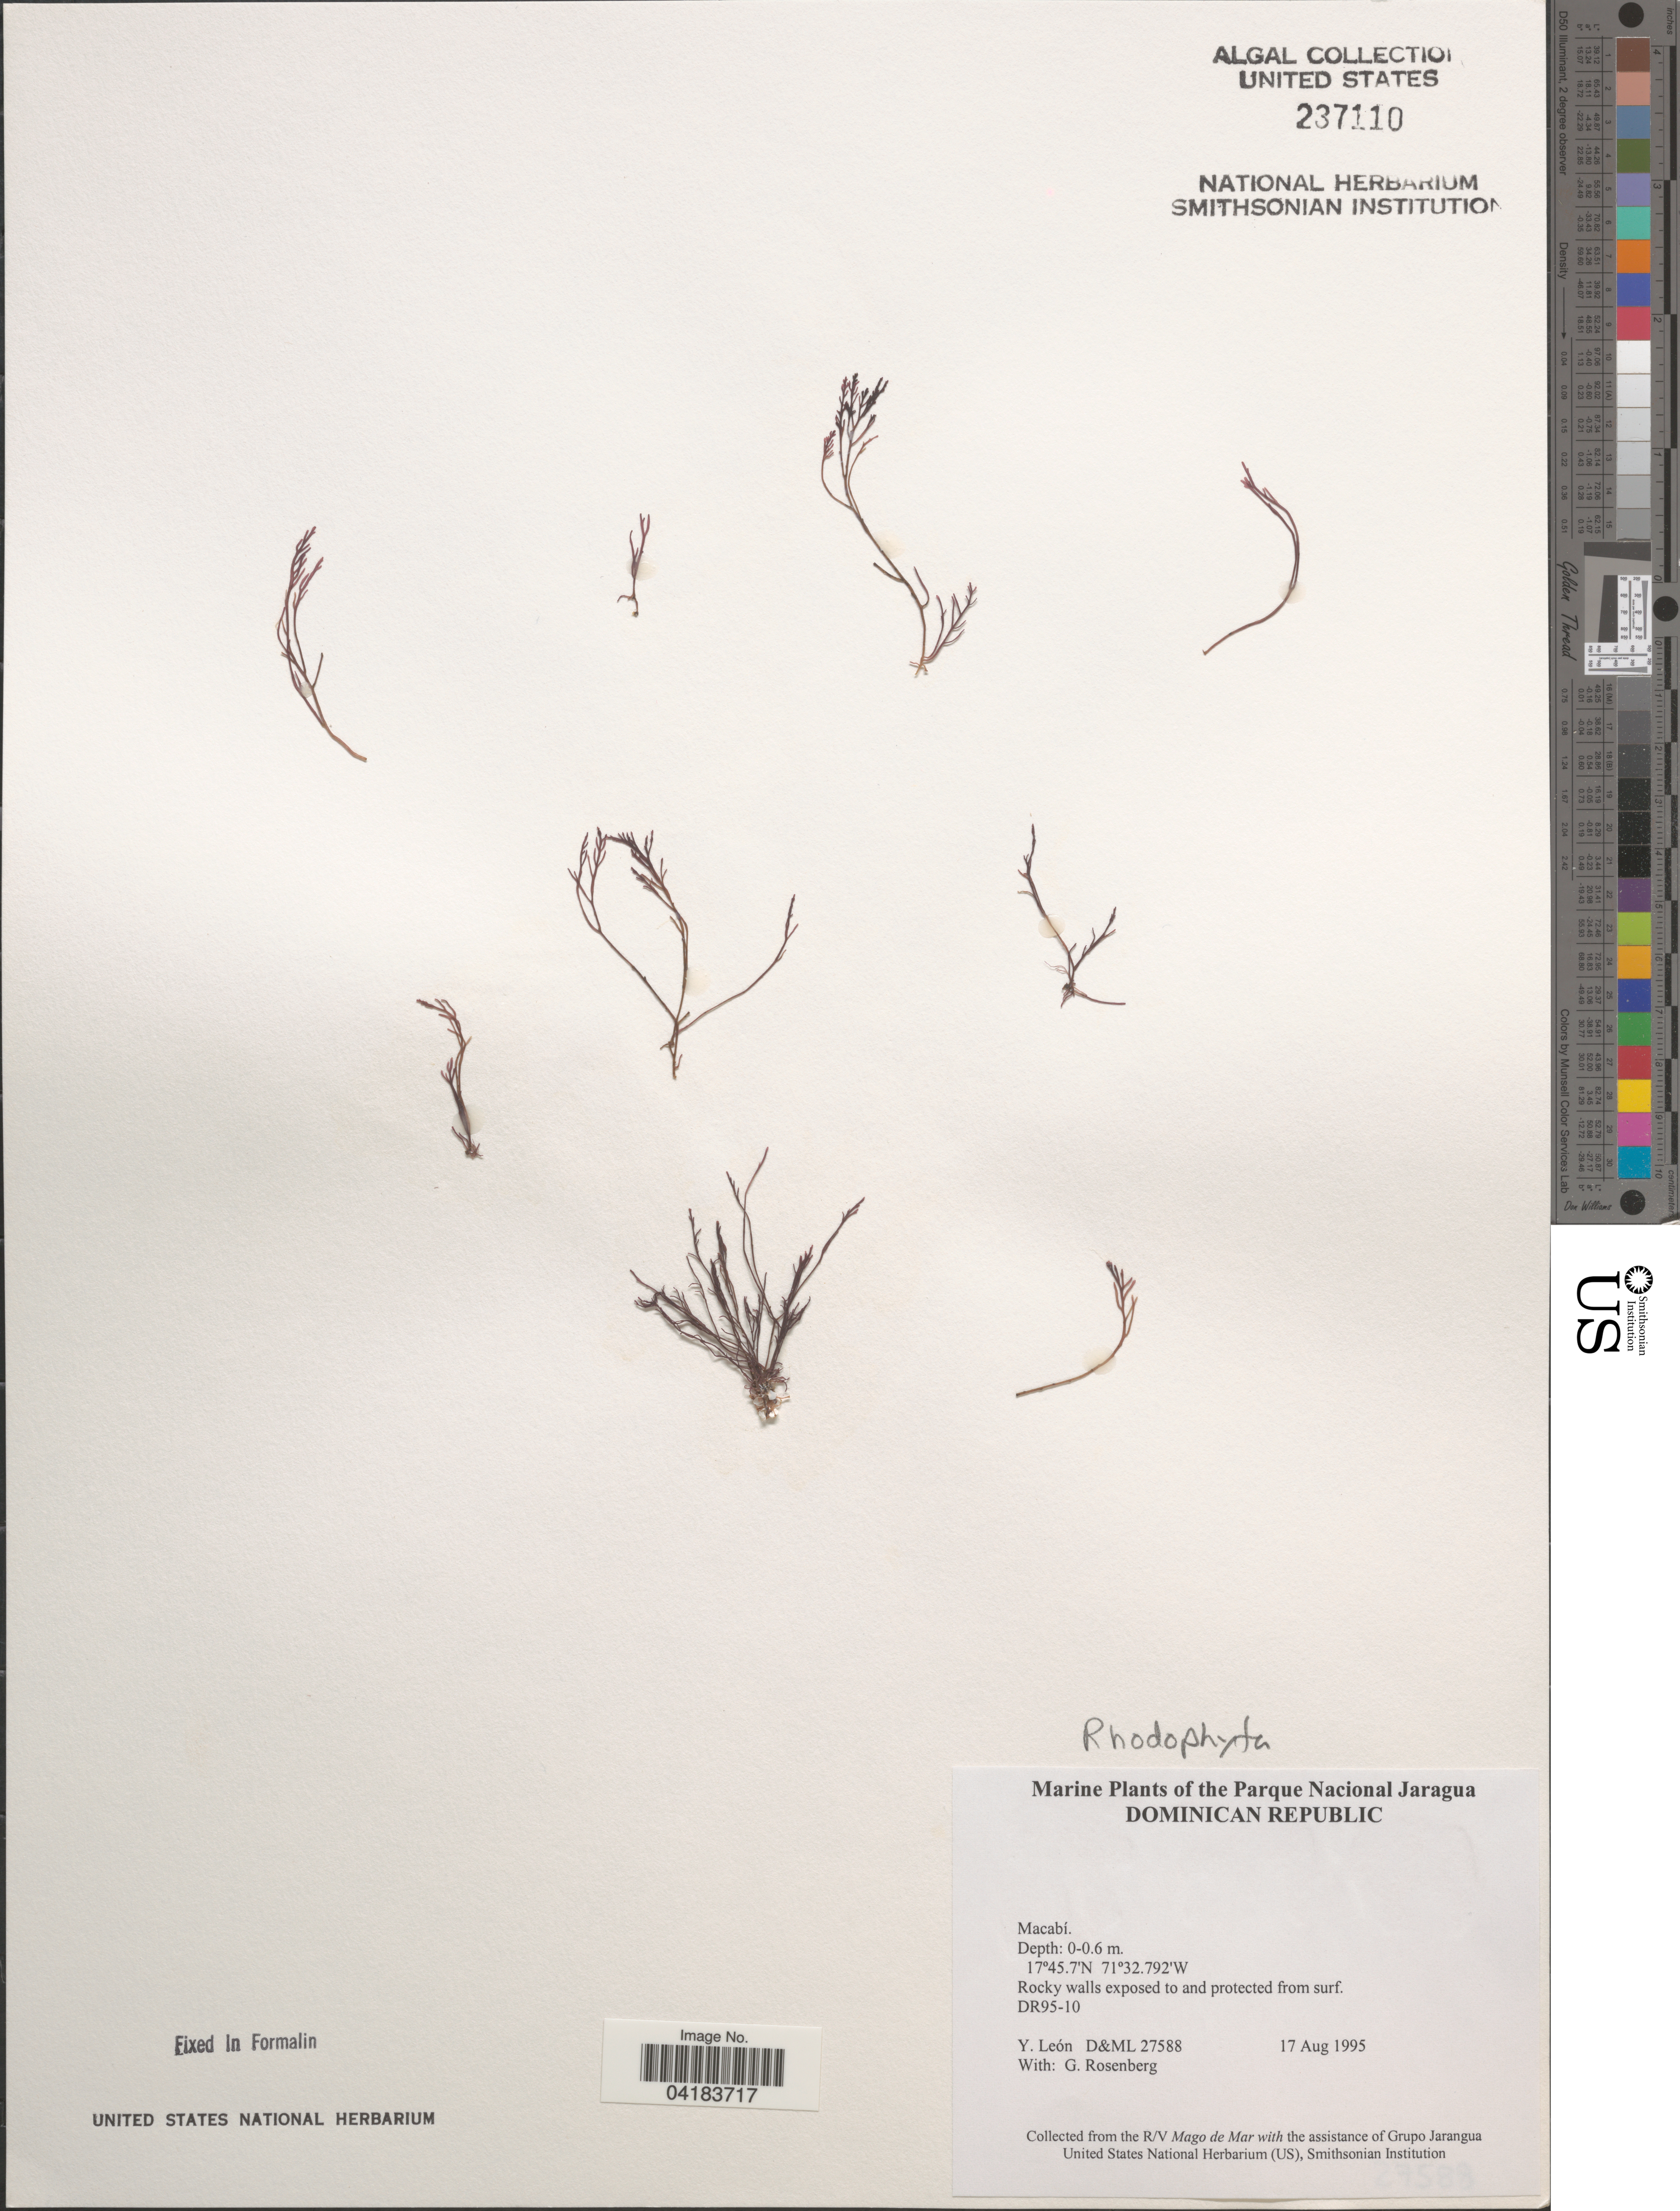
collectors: Y. León & G. Rosenberg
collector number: D&ML27588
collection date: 1995-08-17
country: Dominican Republic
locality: Parque Nacional Jaragua. Macabí.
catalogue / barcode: US 237110